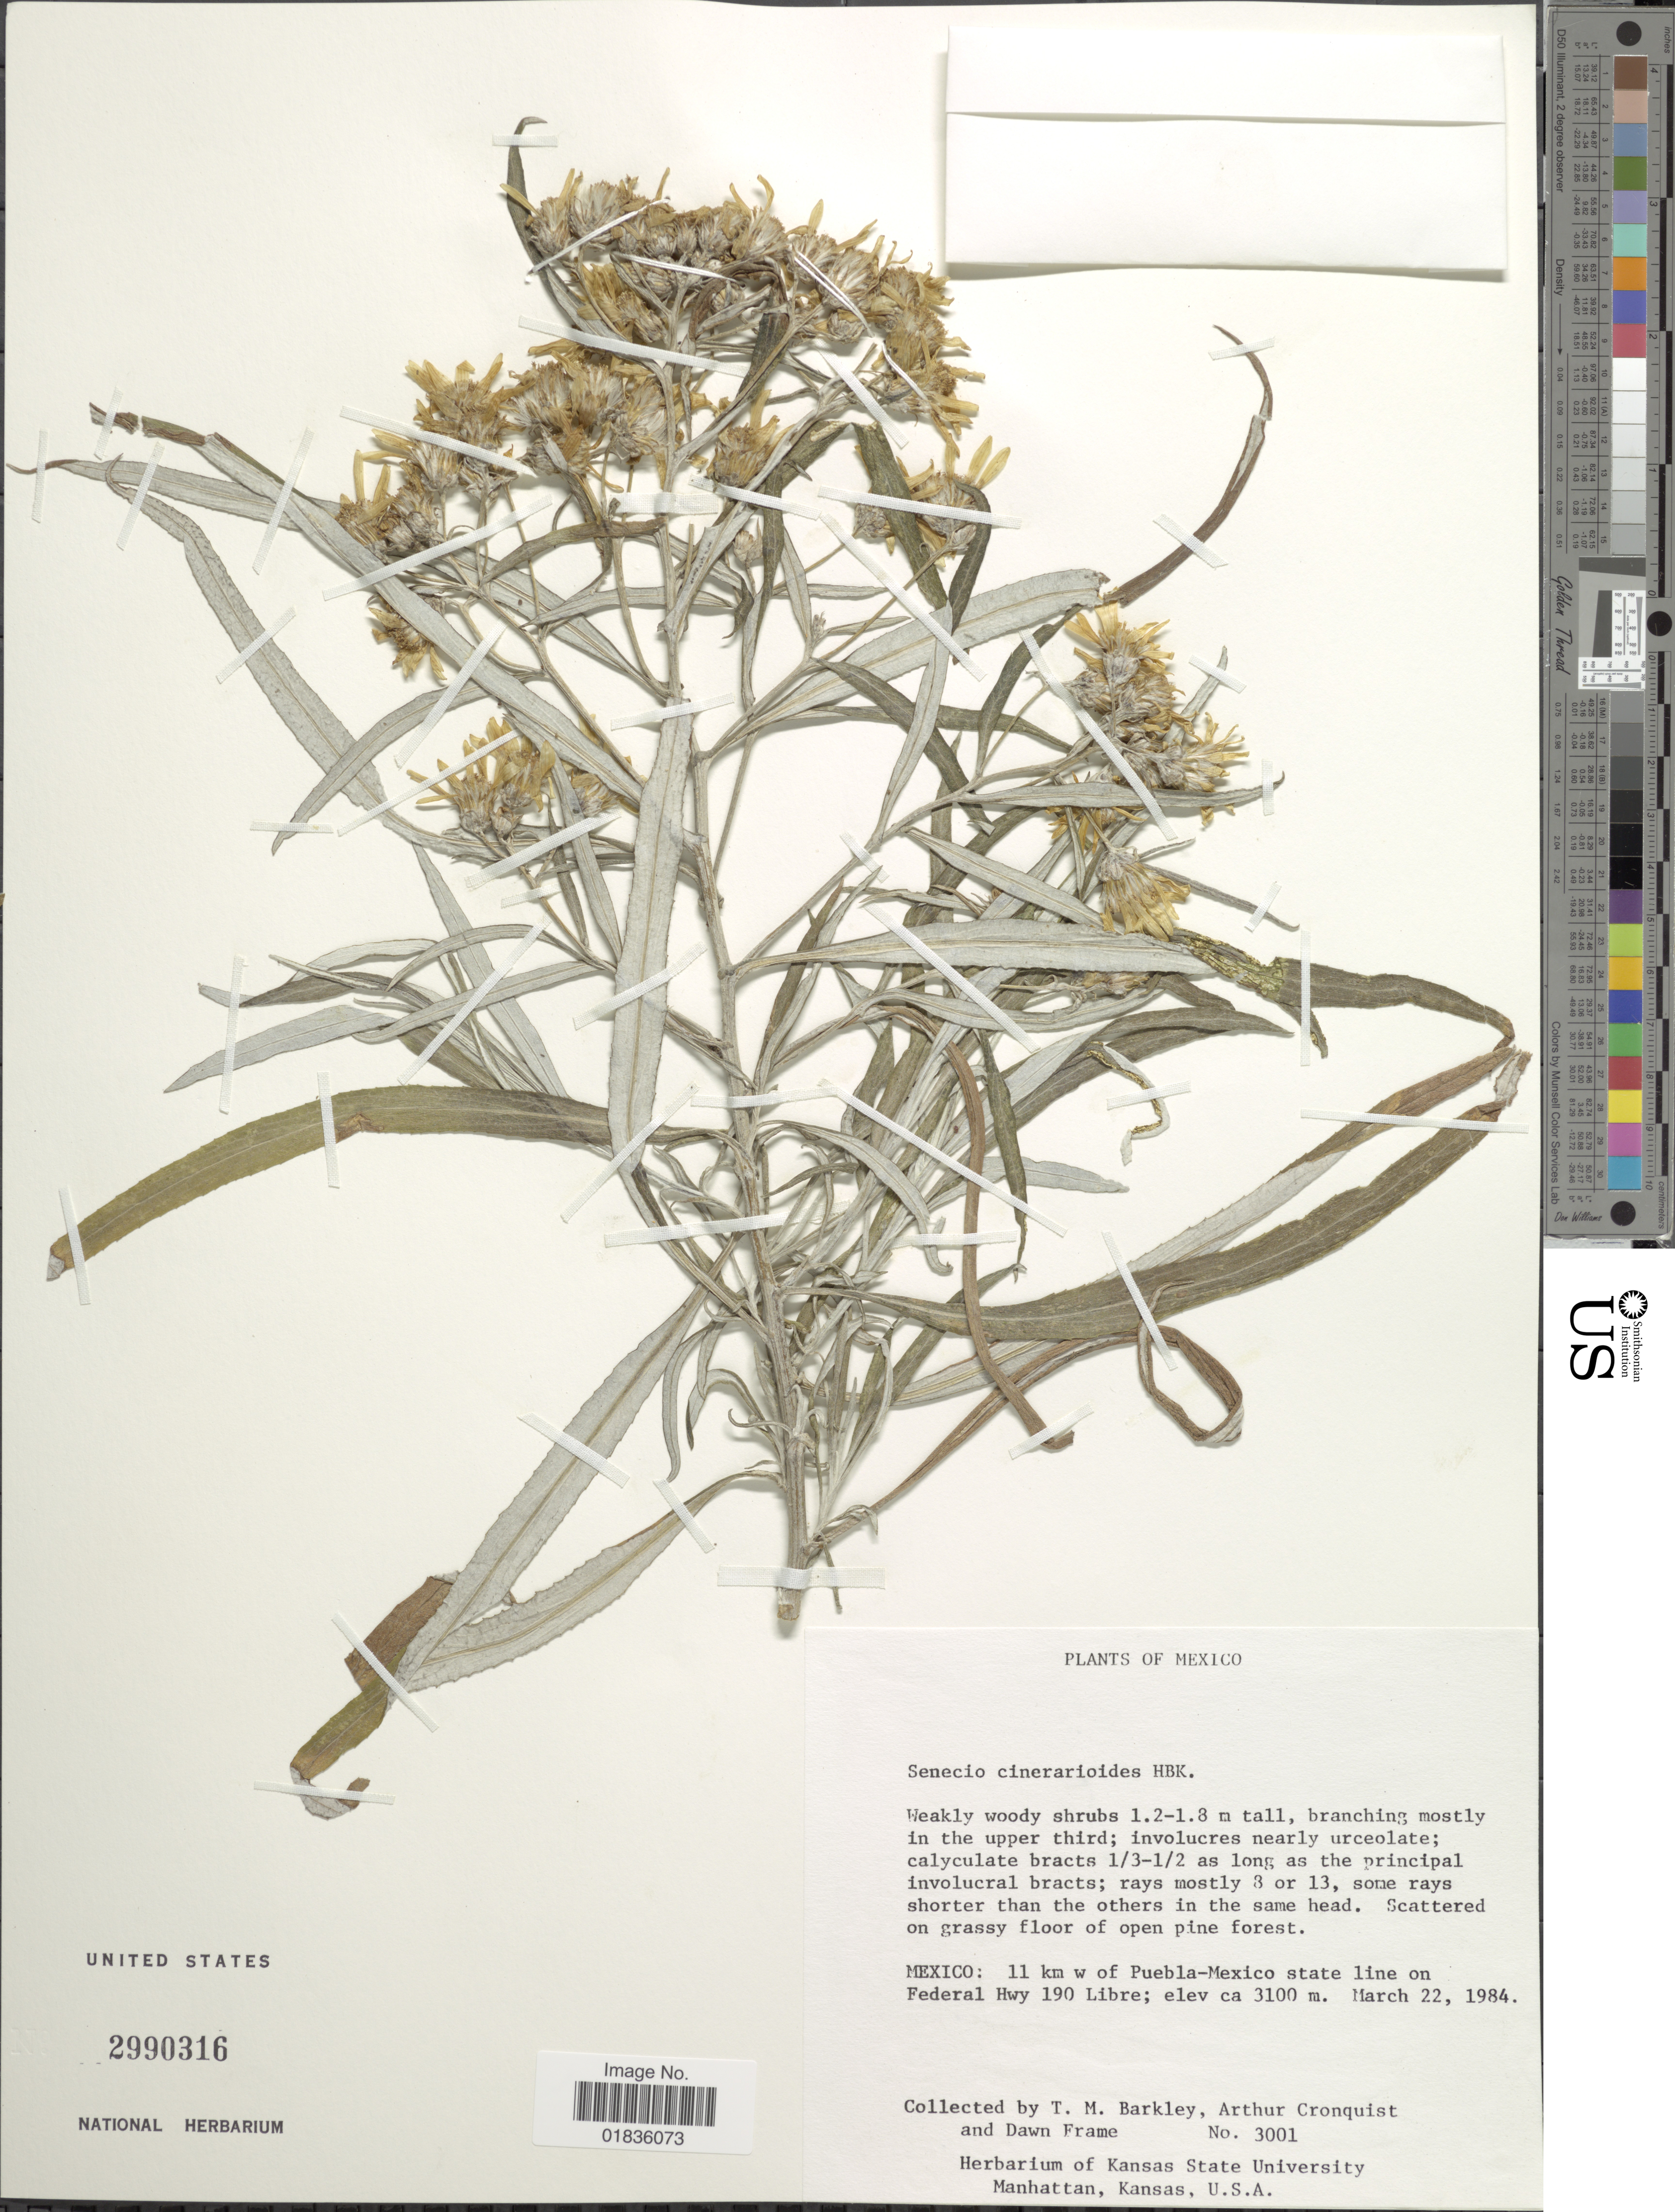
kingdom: Plantae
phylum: Tracheophyta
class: Magnoliopsida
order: Asterales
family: Asteraceae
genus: Senecio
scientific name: Senecio cinerarioides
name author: Kunth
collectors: T. M. Barkley, A. J. Cronquist & D. Frame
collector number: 3001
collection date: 1984-03-22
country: Mexico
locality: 11 km w of Puebla-Mexico state line on Federal Hwy 190 Libre.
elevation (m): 3100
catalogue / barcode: US 2990316